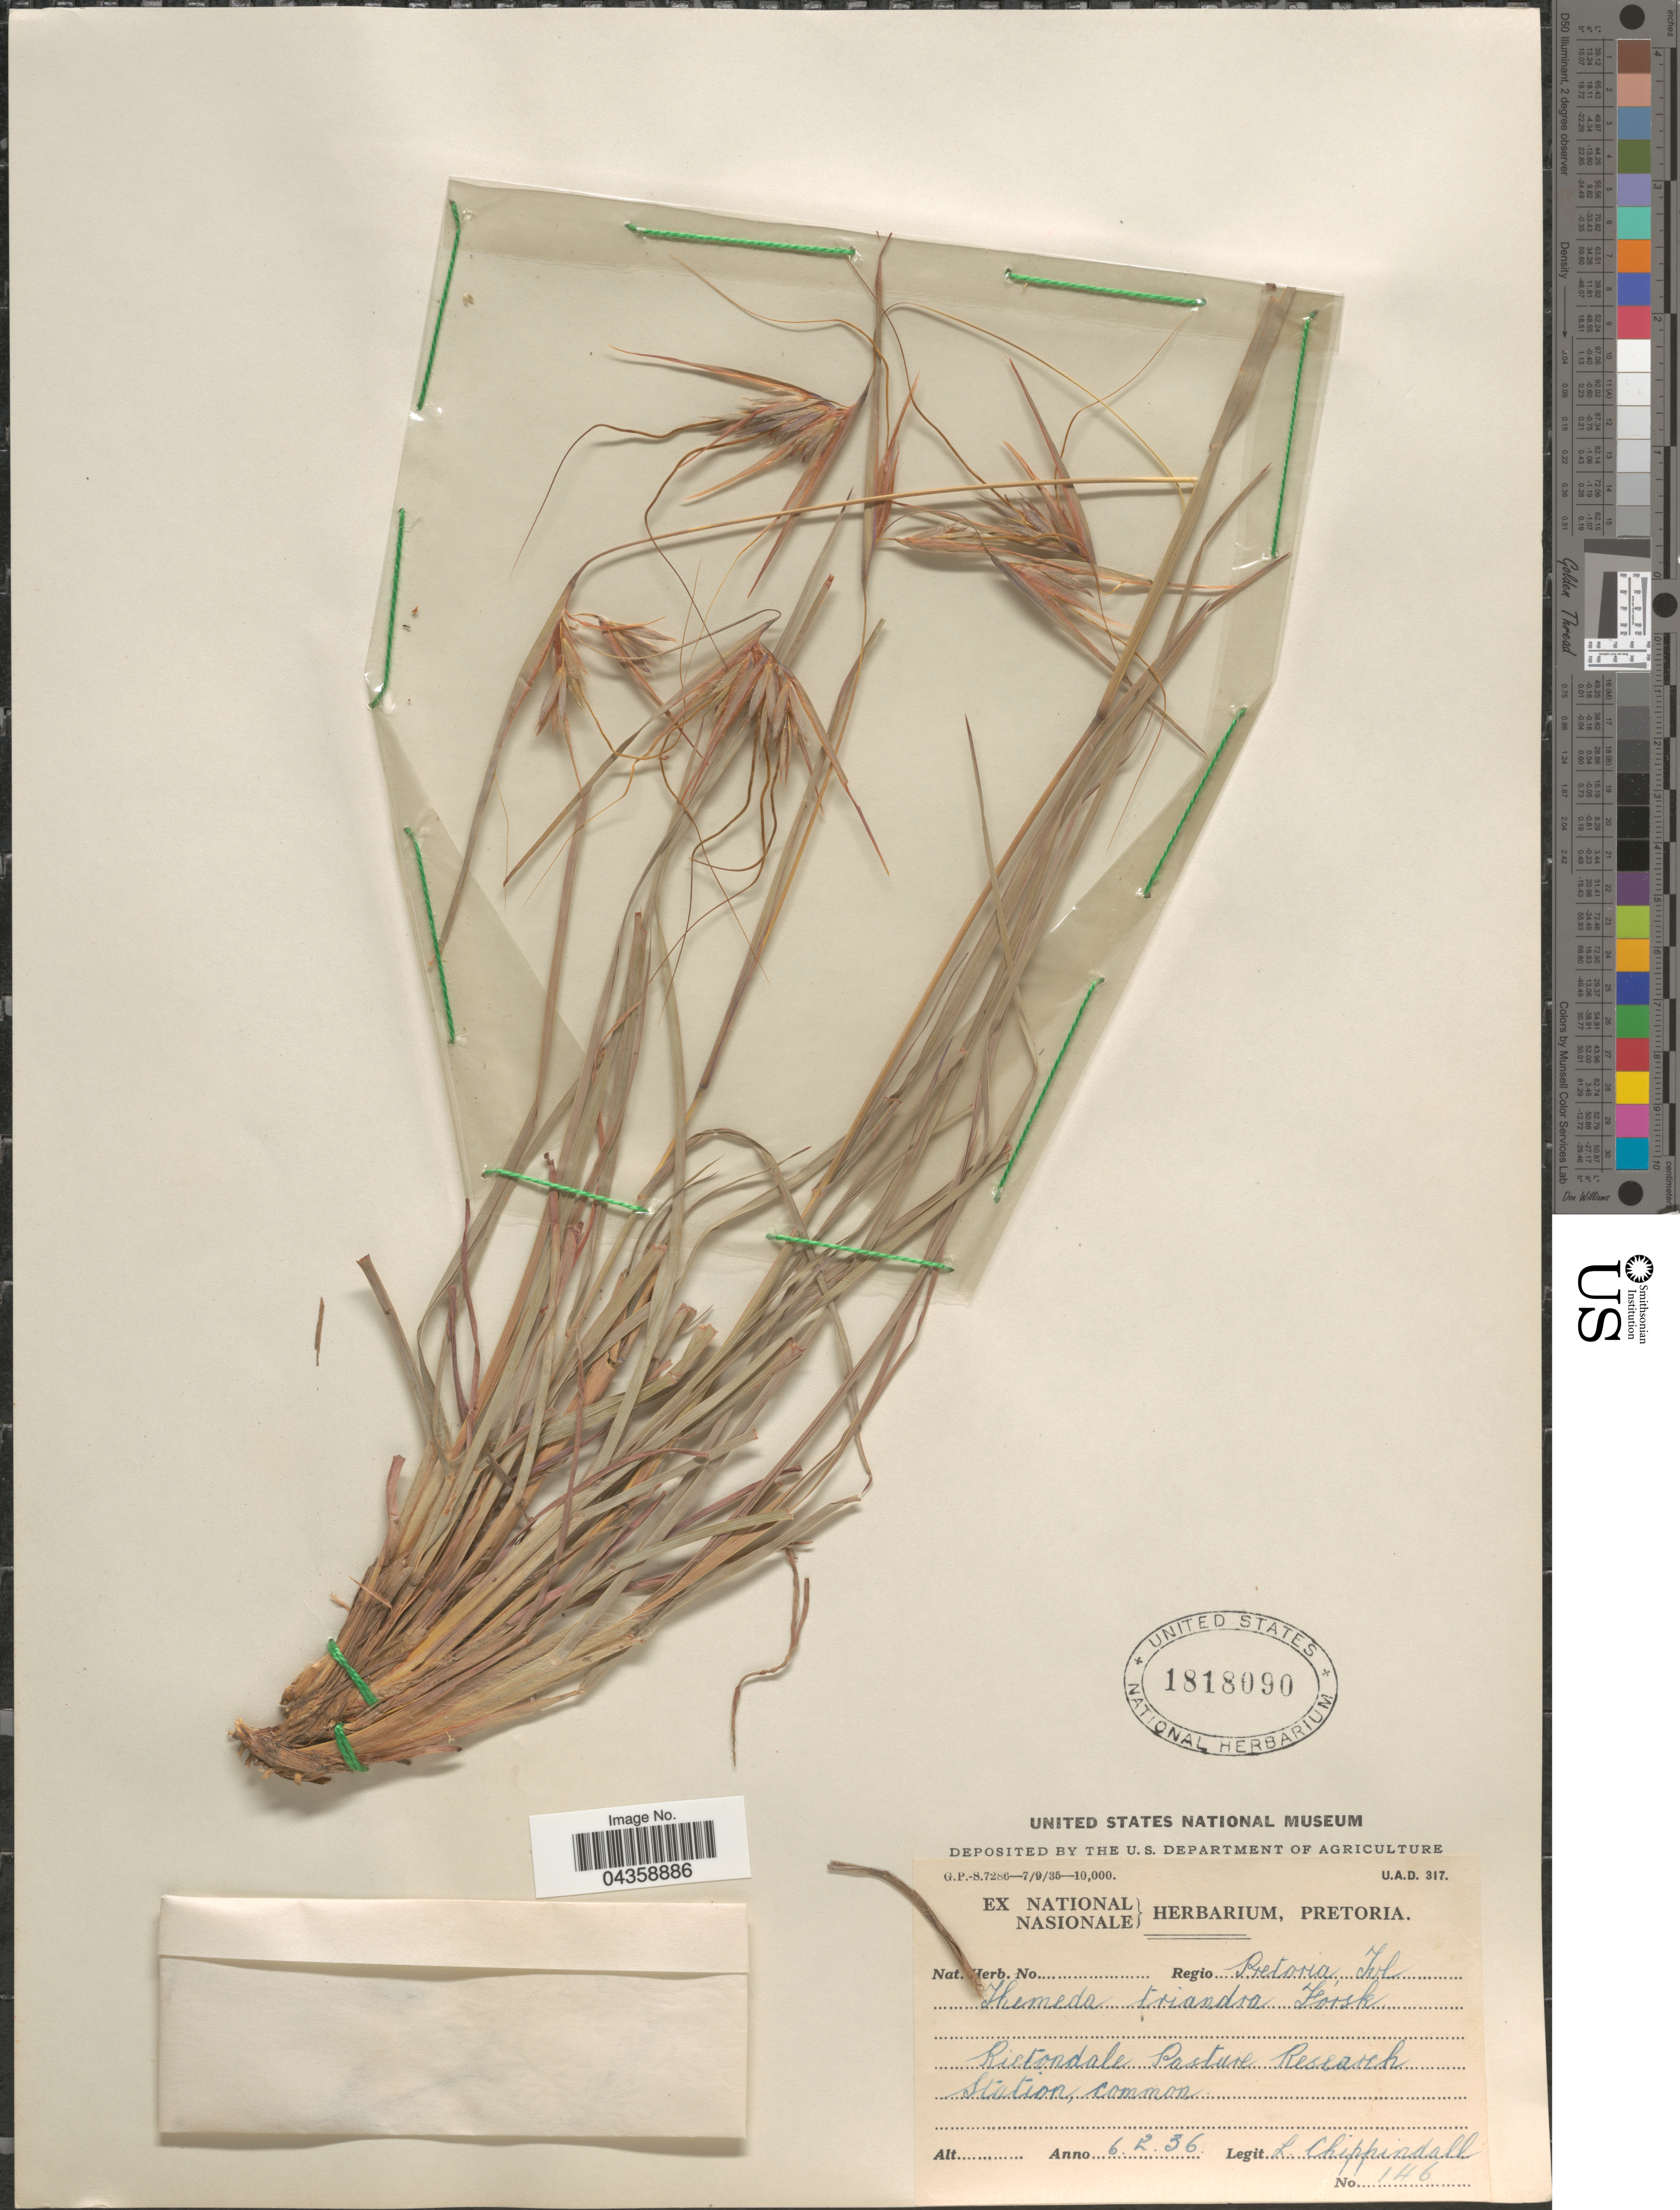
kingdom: Plantae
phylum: Tracheophyta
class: Liliopsida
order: Poales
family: Poaceae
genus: Themeda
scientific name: Themeda triandra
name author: Forssk.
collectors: L. Chippindall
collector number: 146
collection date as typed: Transcribed d/m/y: 6/2/36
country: South Africa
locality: Regio Pretoria, Tvl. Rietondale Pasture Research Station.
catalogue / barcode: US 1818090